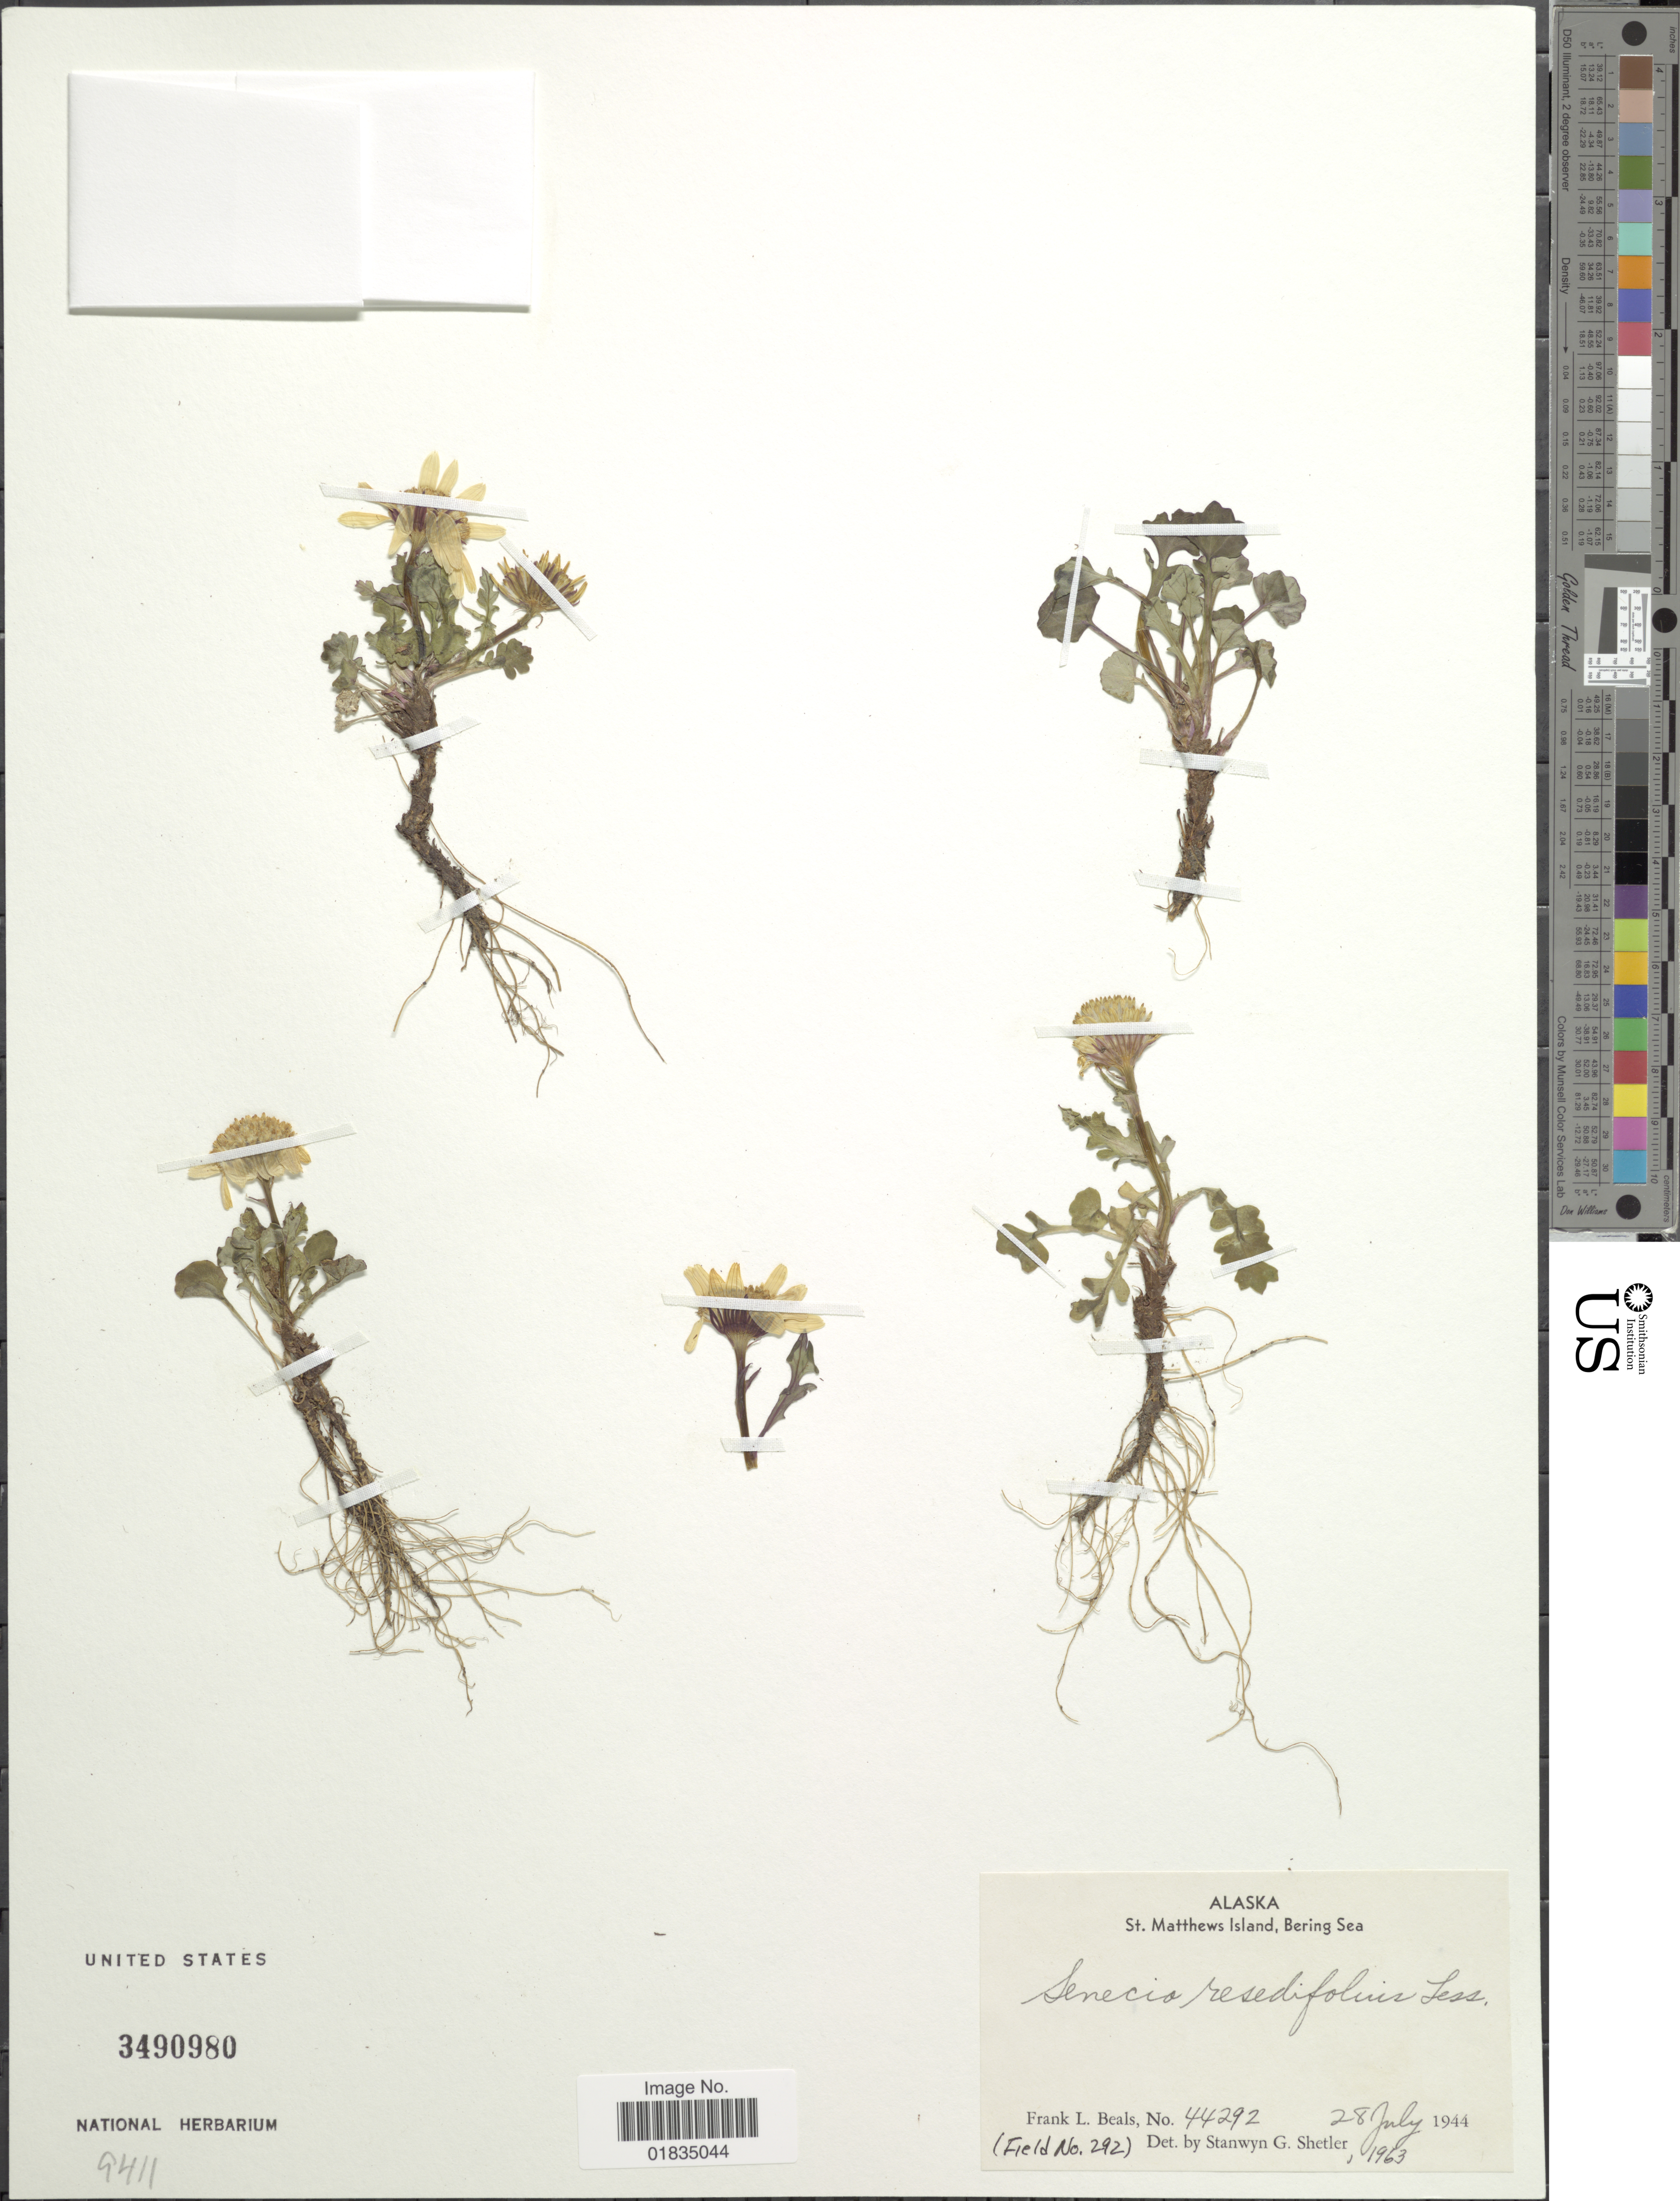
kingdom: Plantae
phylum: Tracheophyta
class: Magnoliopsida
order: Asterales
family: Asteraceae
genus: Packera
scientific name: Packera heterophylla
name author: (Fisch.) E. Wiebe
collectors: F. Beals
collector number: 44292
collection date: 1944-07-28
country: United States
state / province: Alaska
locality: St. Matthews Island, Bering Sea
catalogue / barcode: US 3490980